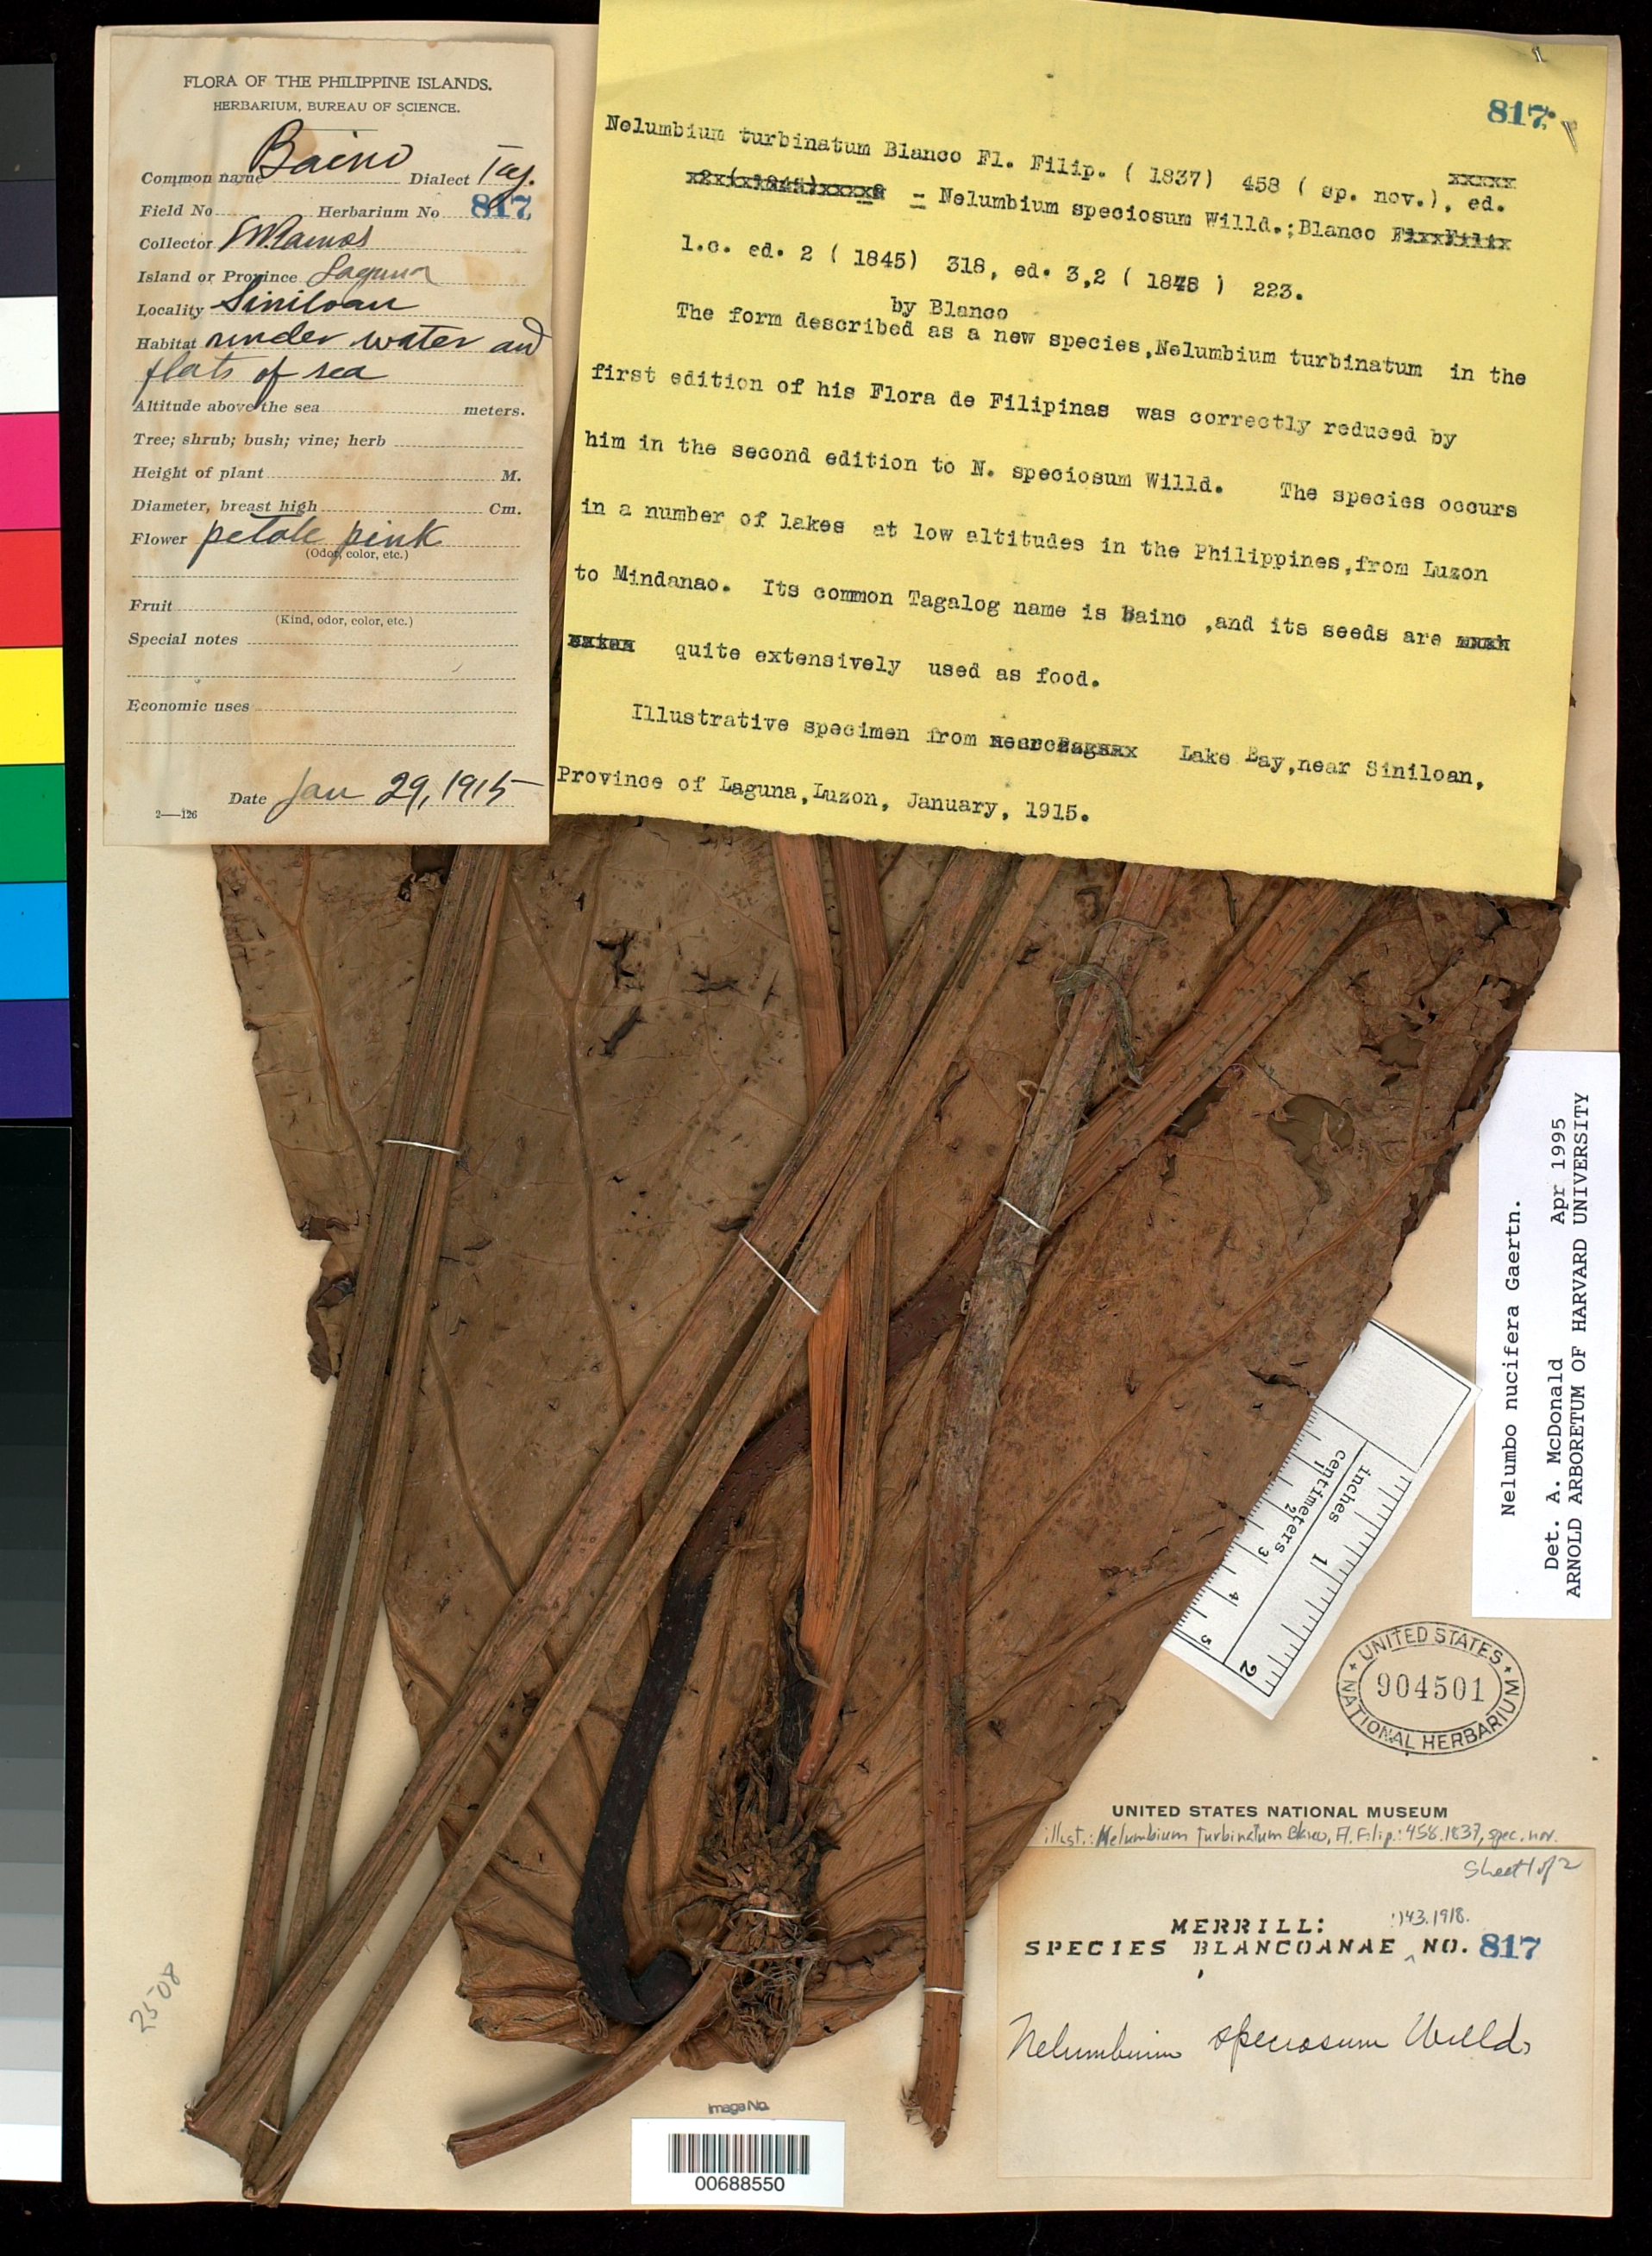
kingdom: Plantae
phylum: Tracheophyta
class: Magnoliopsida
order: Proteales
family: Nelumbonaceae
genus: Nelumbo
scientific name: Nelumbo nucifera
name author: Gaertn.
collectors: M. Ramos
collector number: Sp. Blancoan. 0817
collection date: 1915-01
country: Philippines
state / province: Calabarzon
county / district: Laguna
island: Luzon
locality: Siniloan, Lake Bay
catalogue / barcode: US 904501